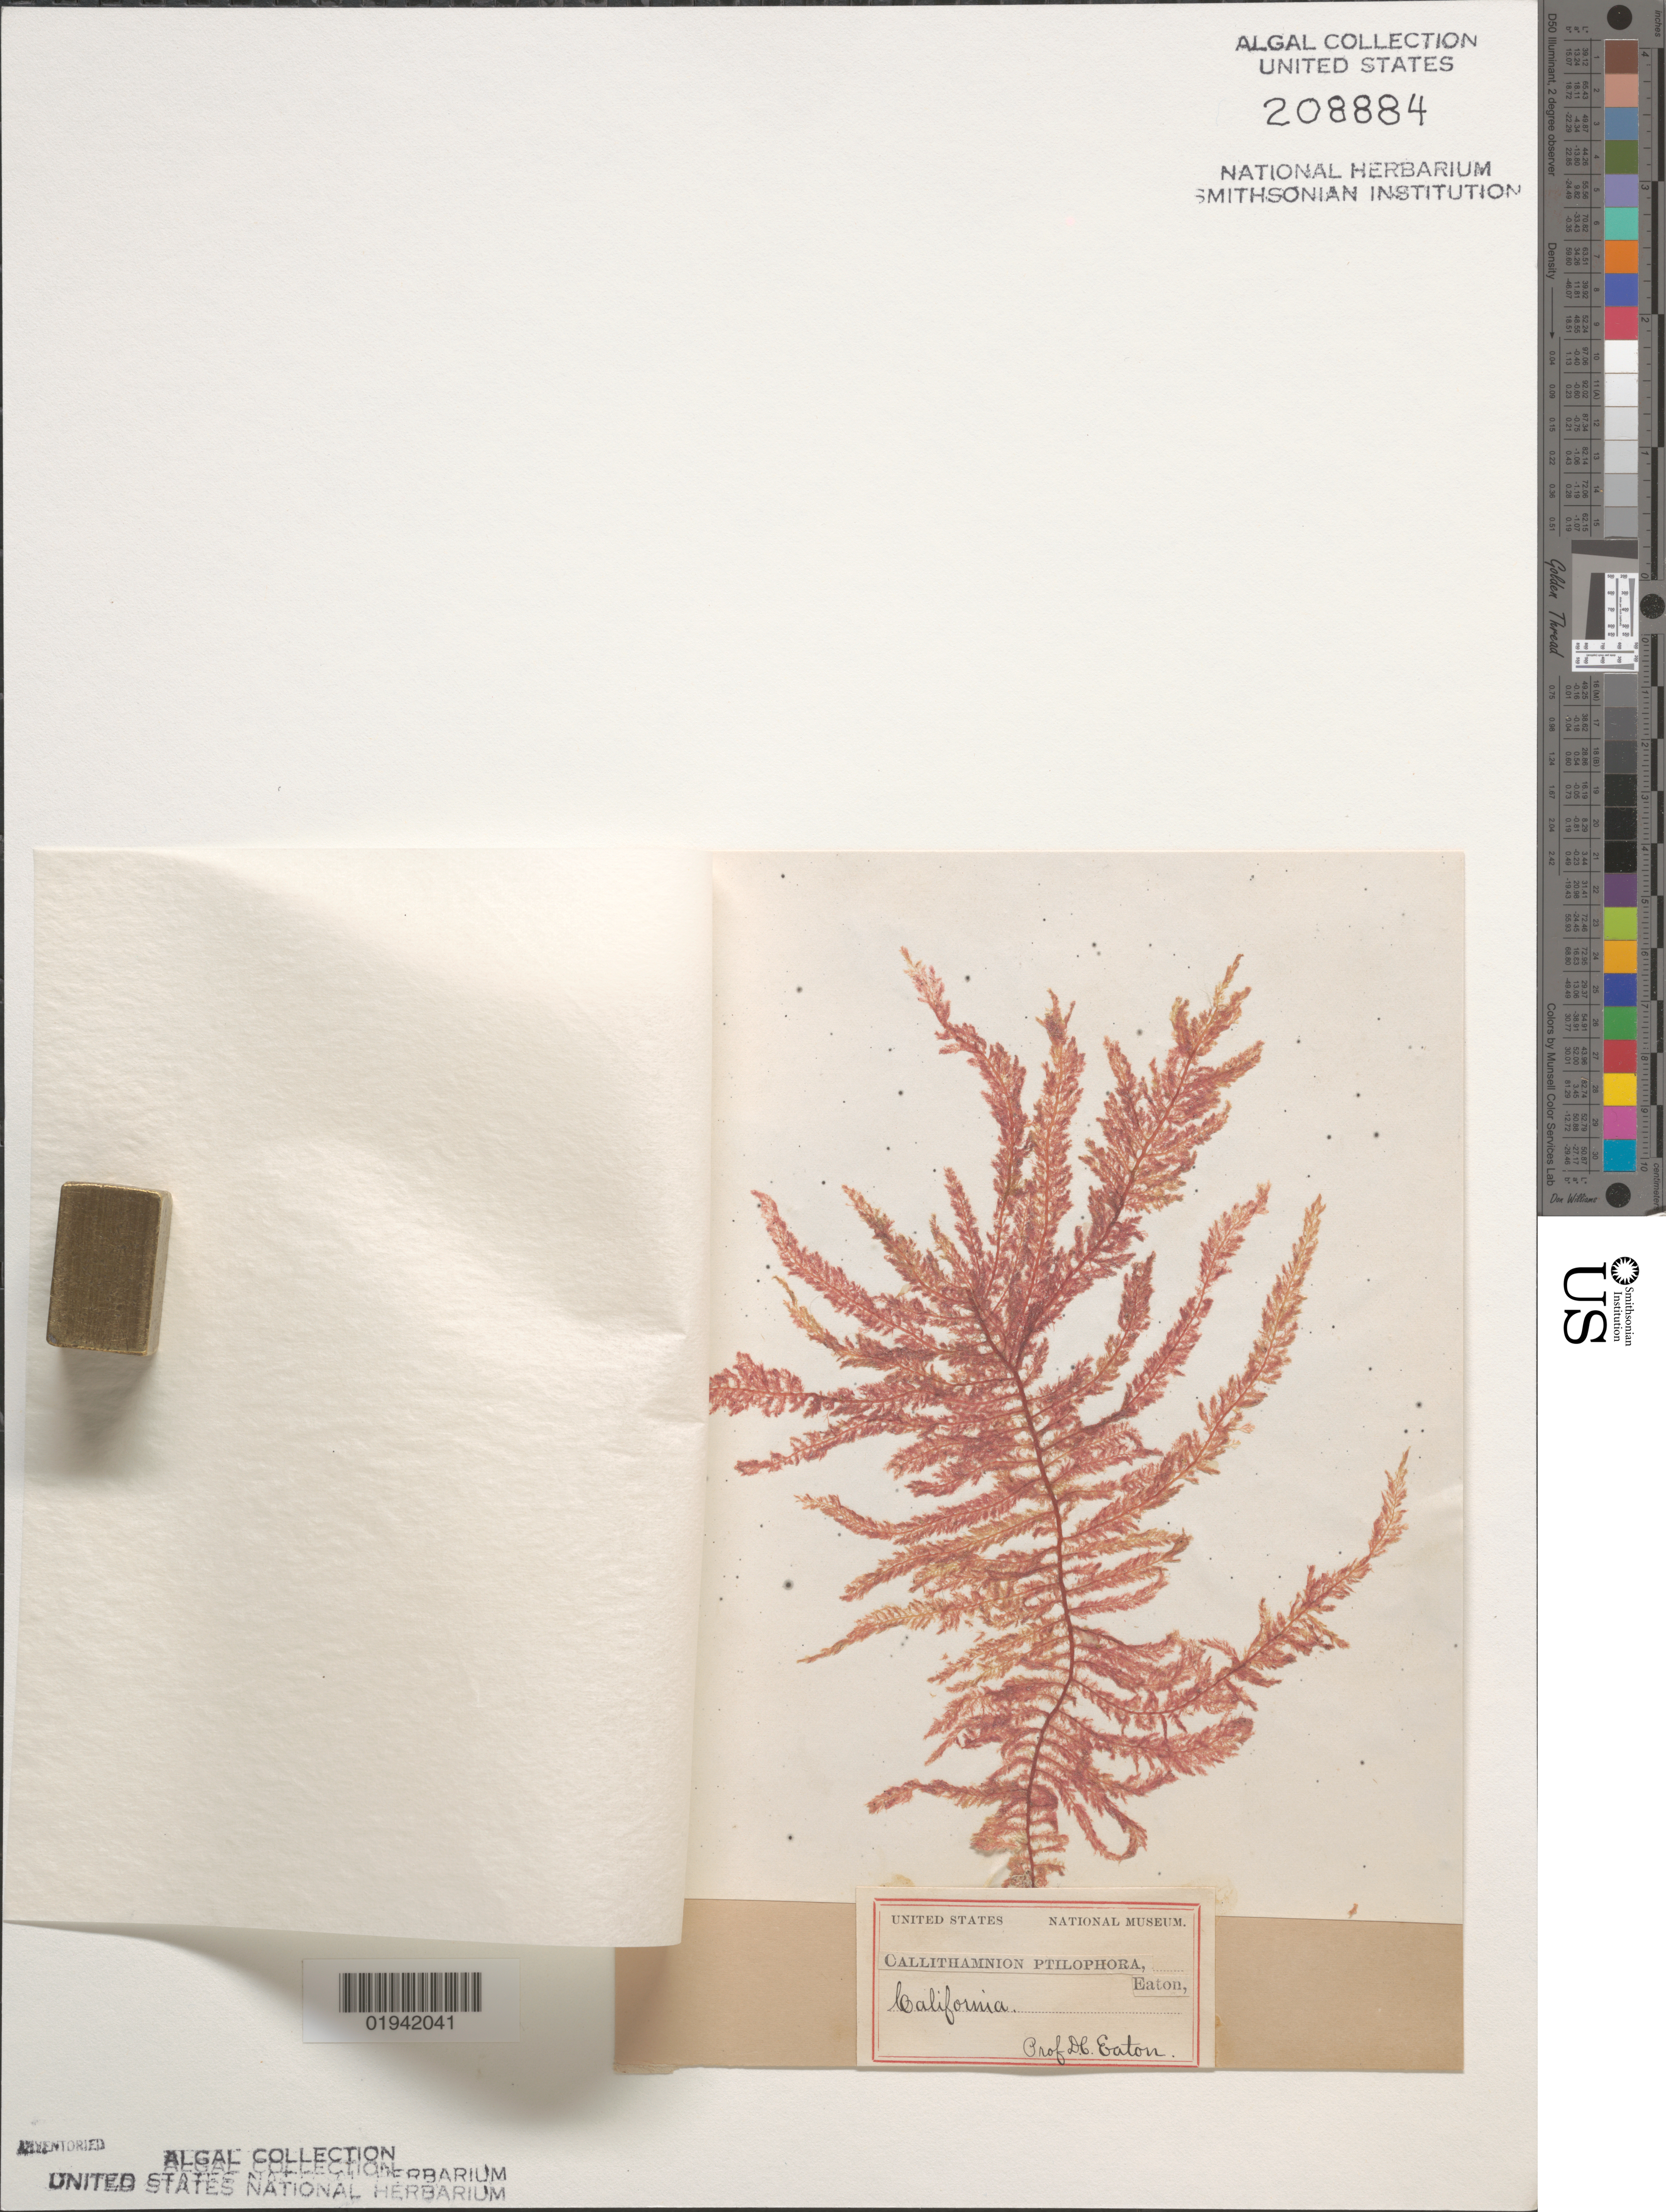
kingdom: Plantae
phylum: Rhodophyta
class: Florideophyceae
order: Ceramiales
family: Callithamniaceae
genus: Callithamnion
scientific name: Callithamnion ptilophora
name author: D.C. Eaton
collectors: D. Eaton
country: United States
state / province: California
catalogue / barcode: US 208884